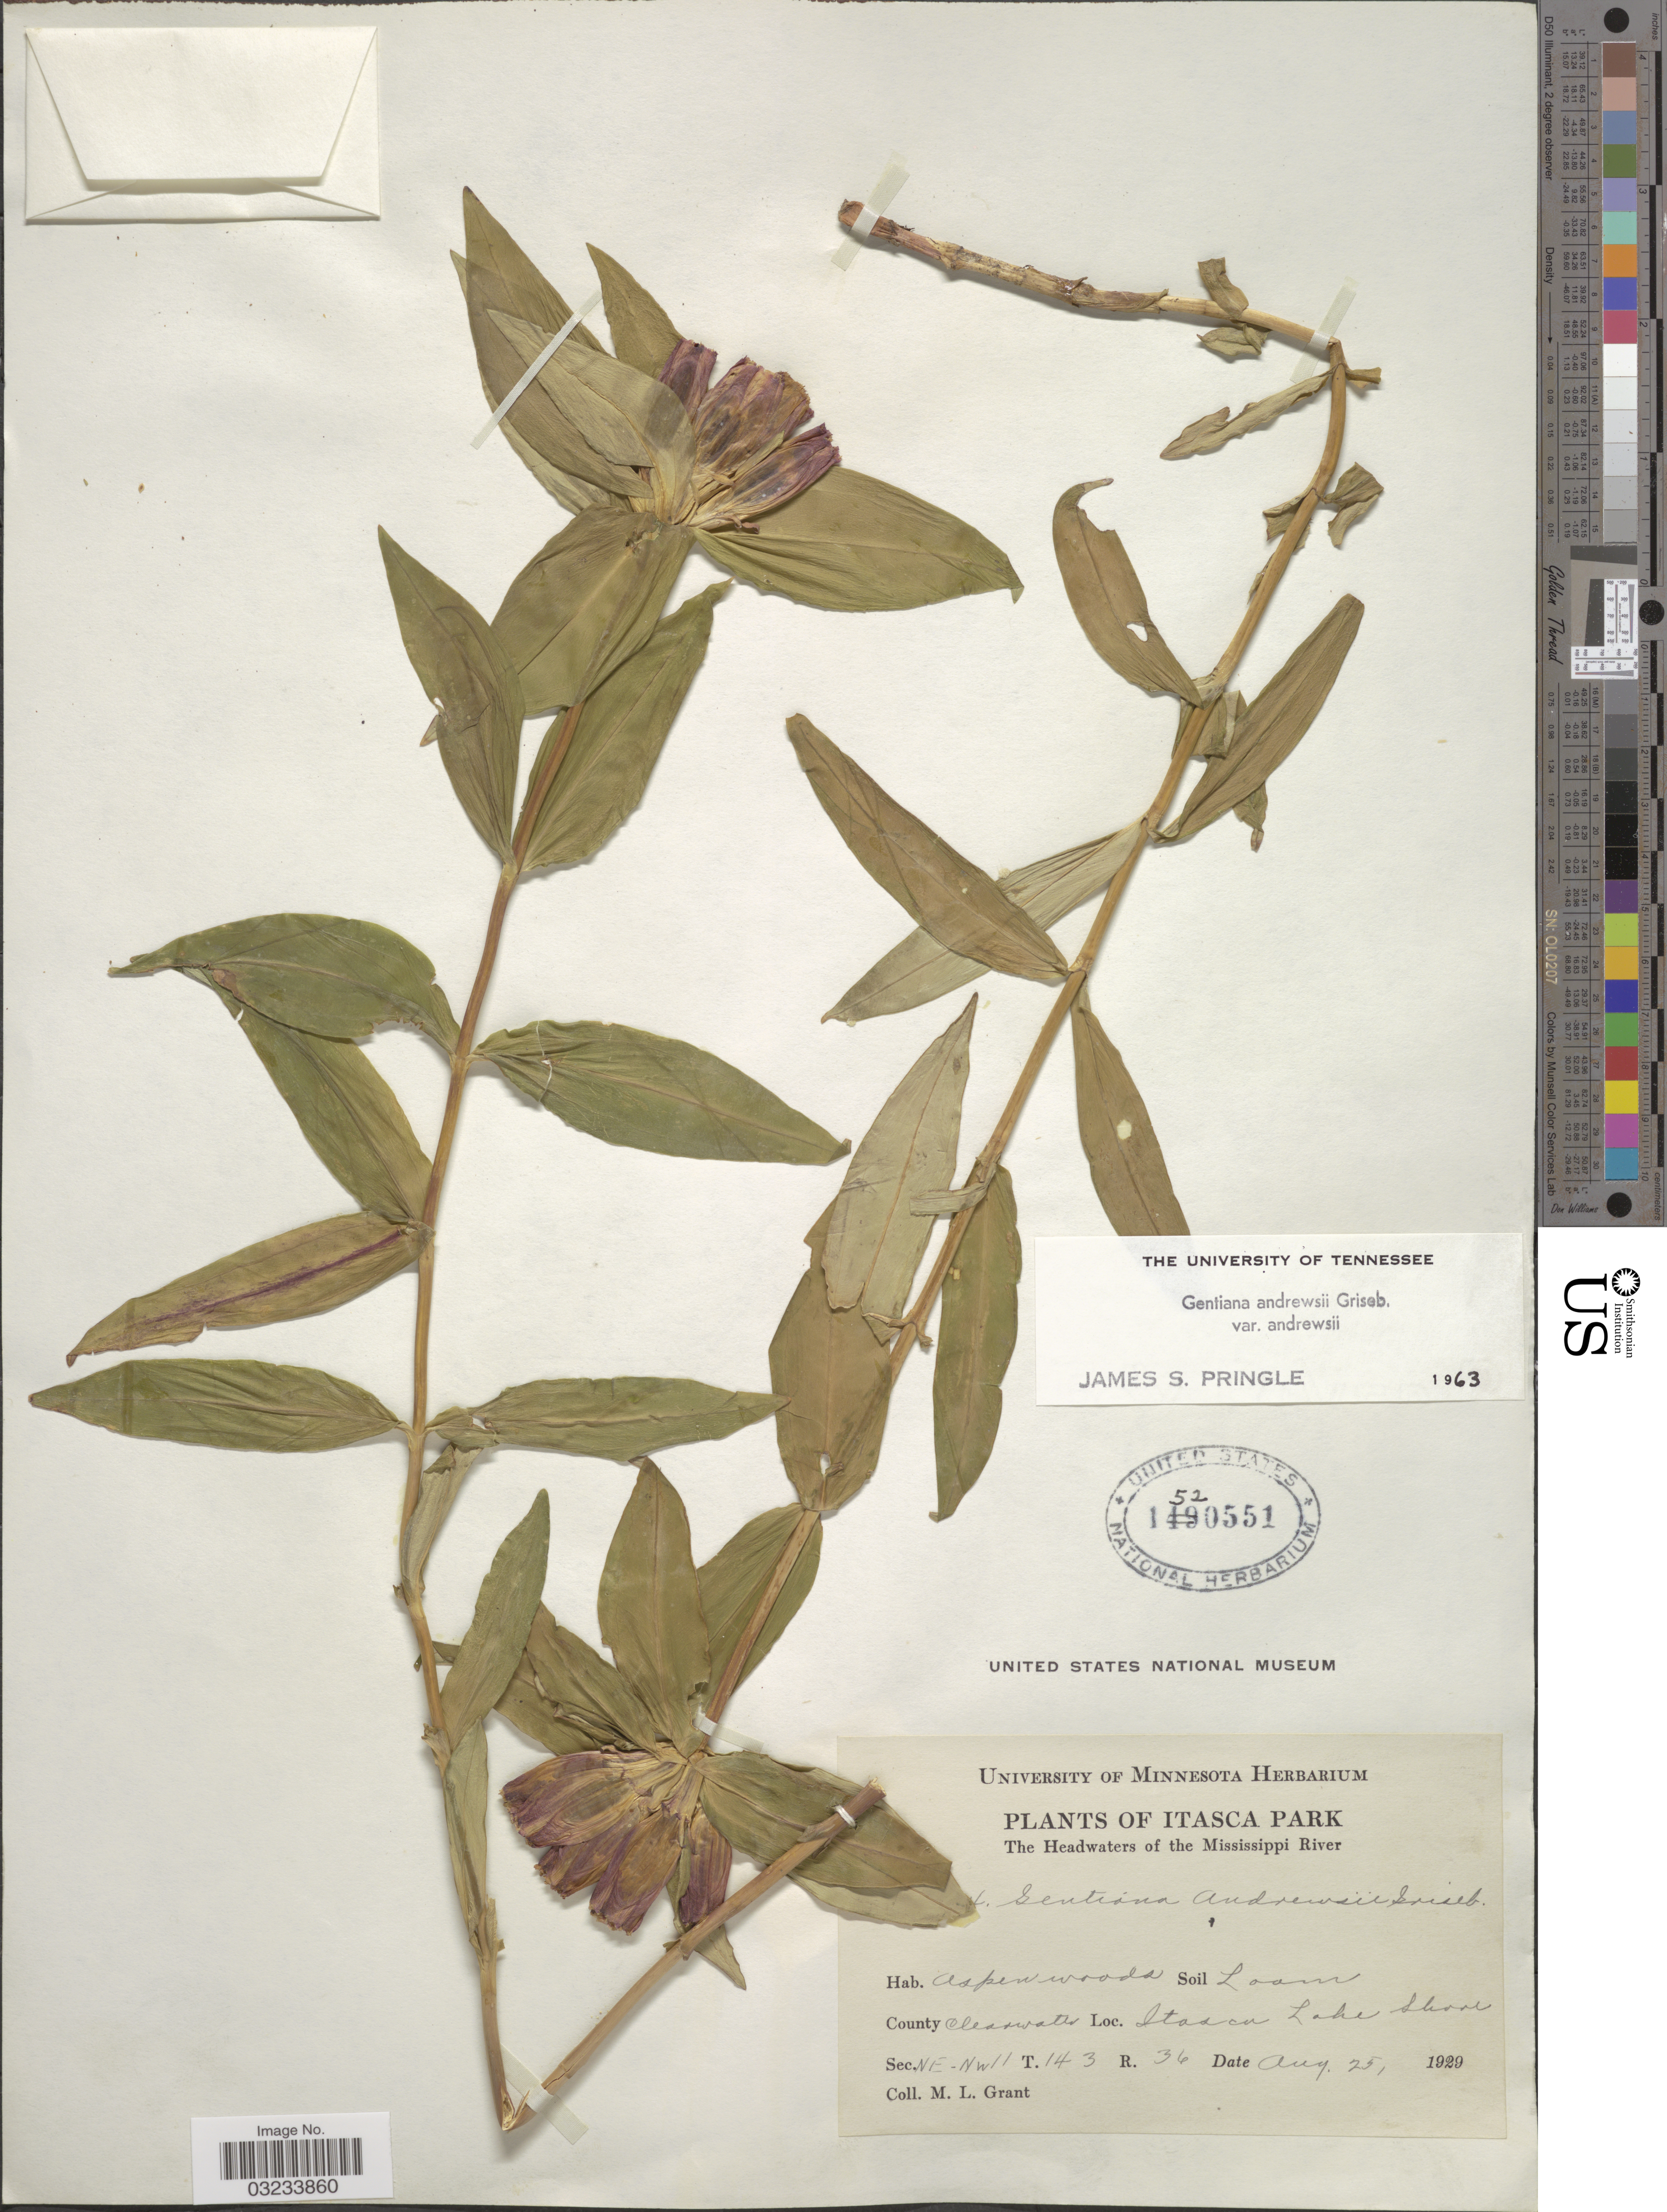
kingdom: Plantae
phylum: Tracheophyta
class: Magnoliopsida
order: Gentianales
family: Gentianaceae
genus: Gentiana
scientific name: Gentiana andrewsii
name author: Griseb.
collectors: M. L. Grant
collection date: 1929-08-25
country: United States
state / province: Minnesota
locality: Itasca Park. The Headwaters of the Mississippi River. County Clearwater. Atasca Lake Shore. Sec. NE-NW 11. T 14 3 R. 36.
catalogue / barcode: US 1520551